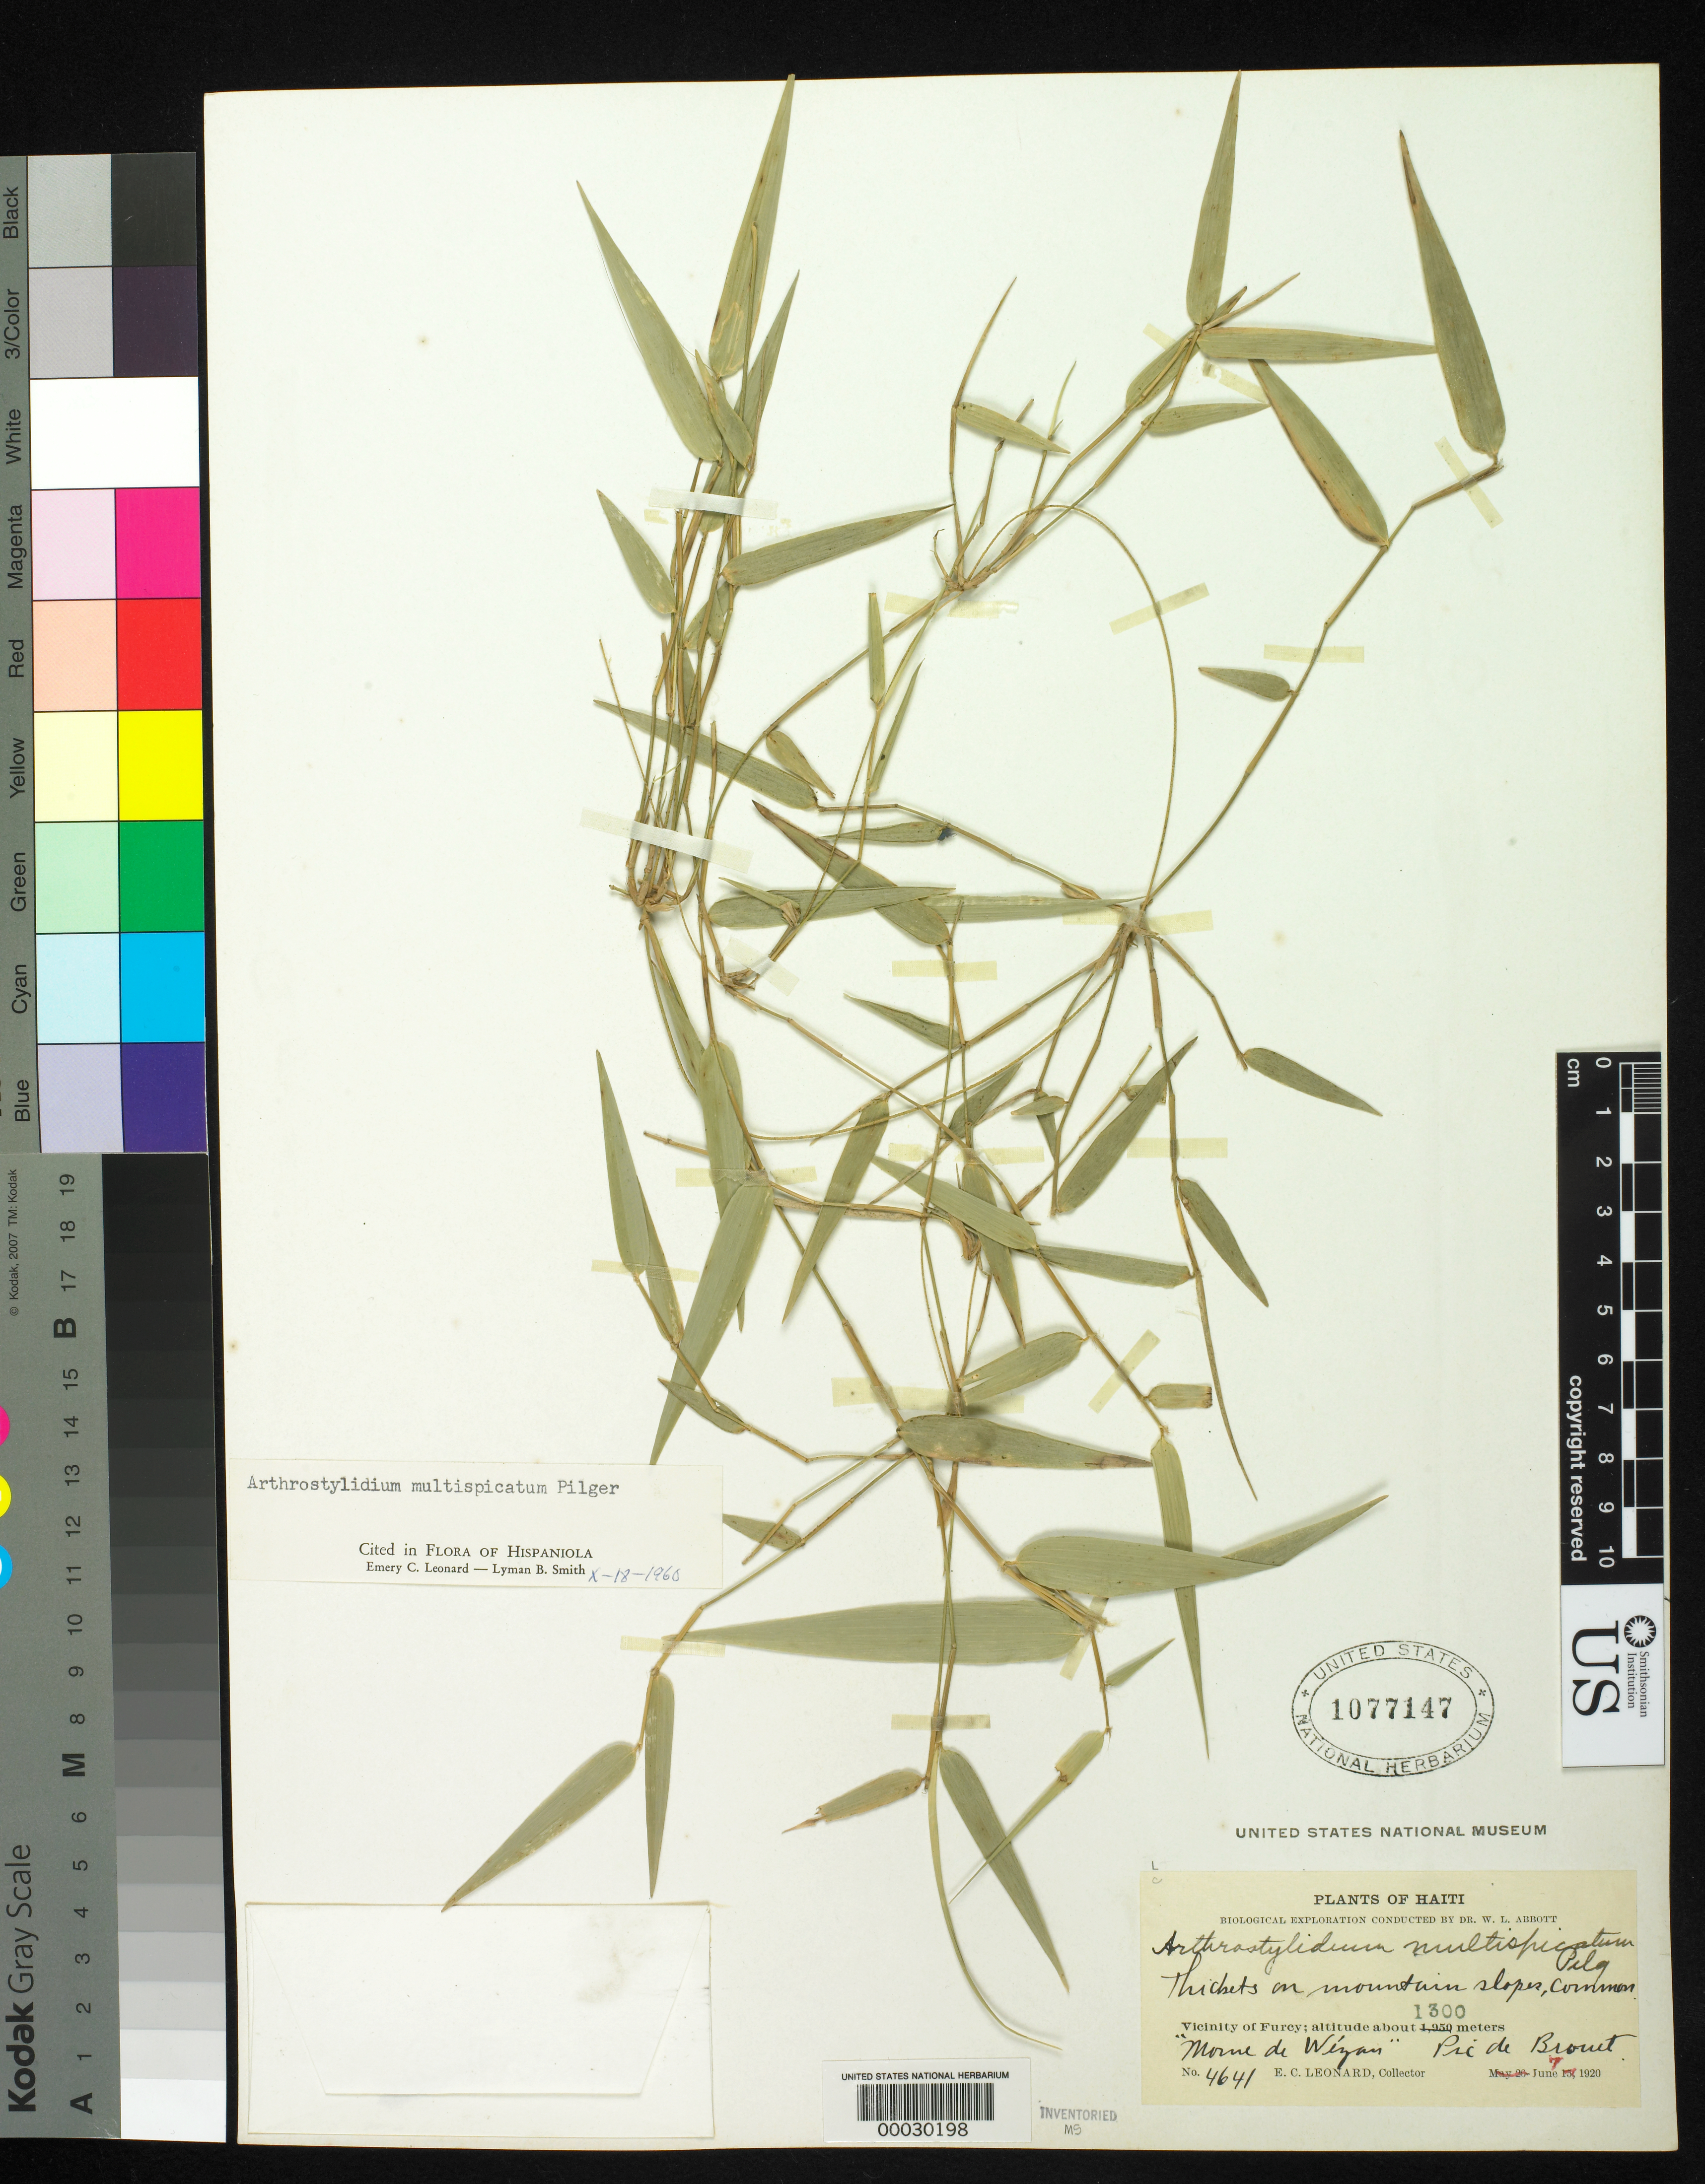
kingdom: Plantae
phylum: Tracheophyta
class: Liliopsida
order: Poales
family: Poaceae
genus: Arthrostylidium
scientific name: Arthrostylidium multispicatum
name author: Pilg. in Urb.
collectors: E. C. Leonard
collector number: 4641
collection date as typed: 07 Jun 1920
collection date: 1920-06-07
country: Haiti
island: Hispaniola Island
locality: Furcy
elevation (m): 1300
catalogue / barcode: US 1077147